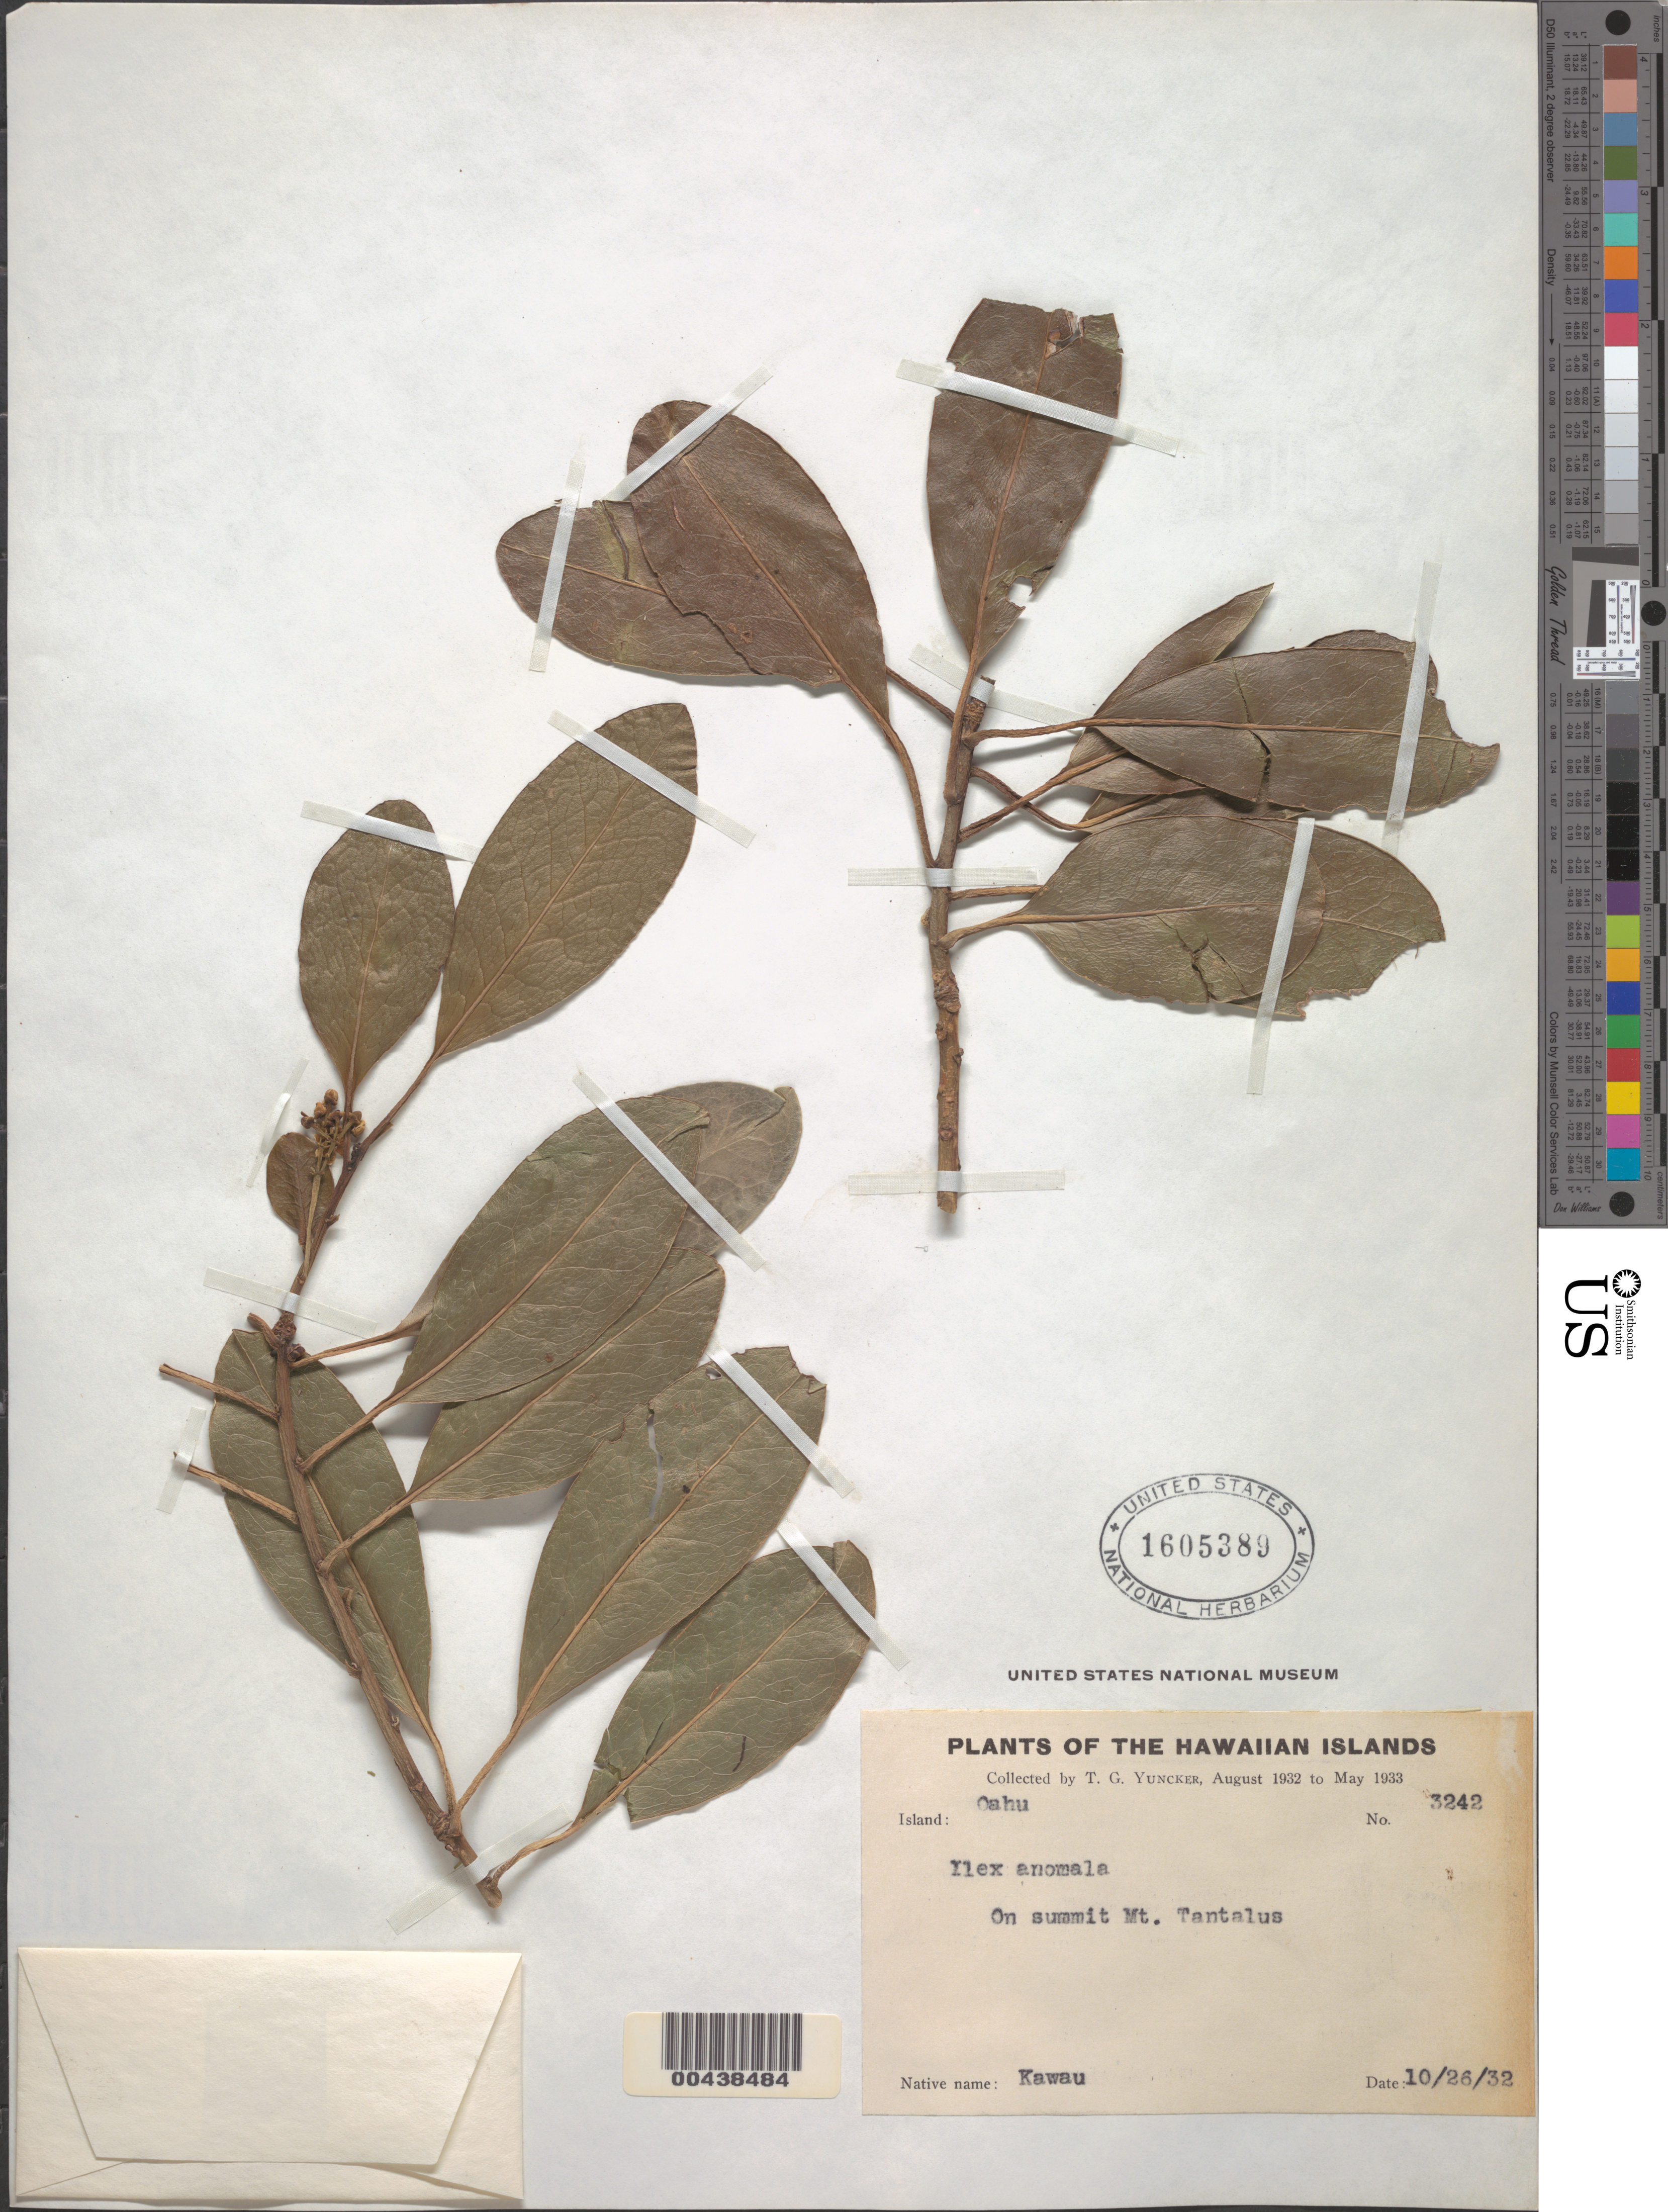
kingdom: Plantae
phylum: Tracheophyta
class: Magnoliopsida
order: Aquifoliales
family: Aquifoliaceae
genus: Ilex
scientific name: Ilex anomala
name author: Hook. & Arn.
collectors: T. G. Yuncker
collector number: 3242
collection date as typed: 26 Oct 1932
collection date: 1932-10-26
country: United States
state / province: Hawaii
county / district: Honolulu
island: Oahu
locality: On summit Mt. Tantalus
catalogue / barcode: US 1605389